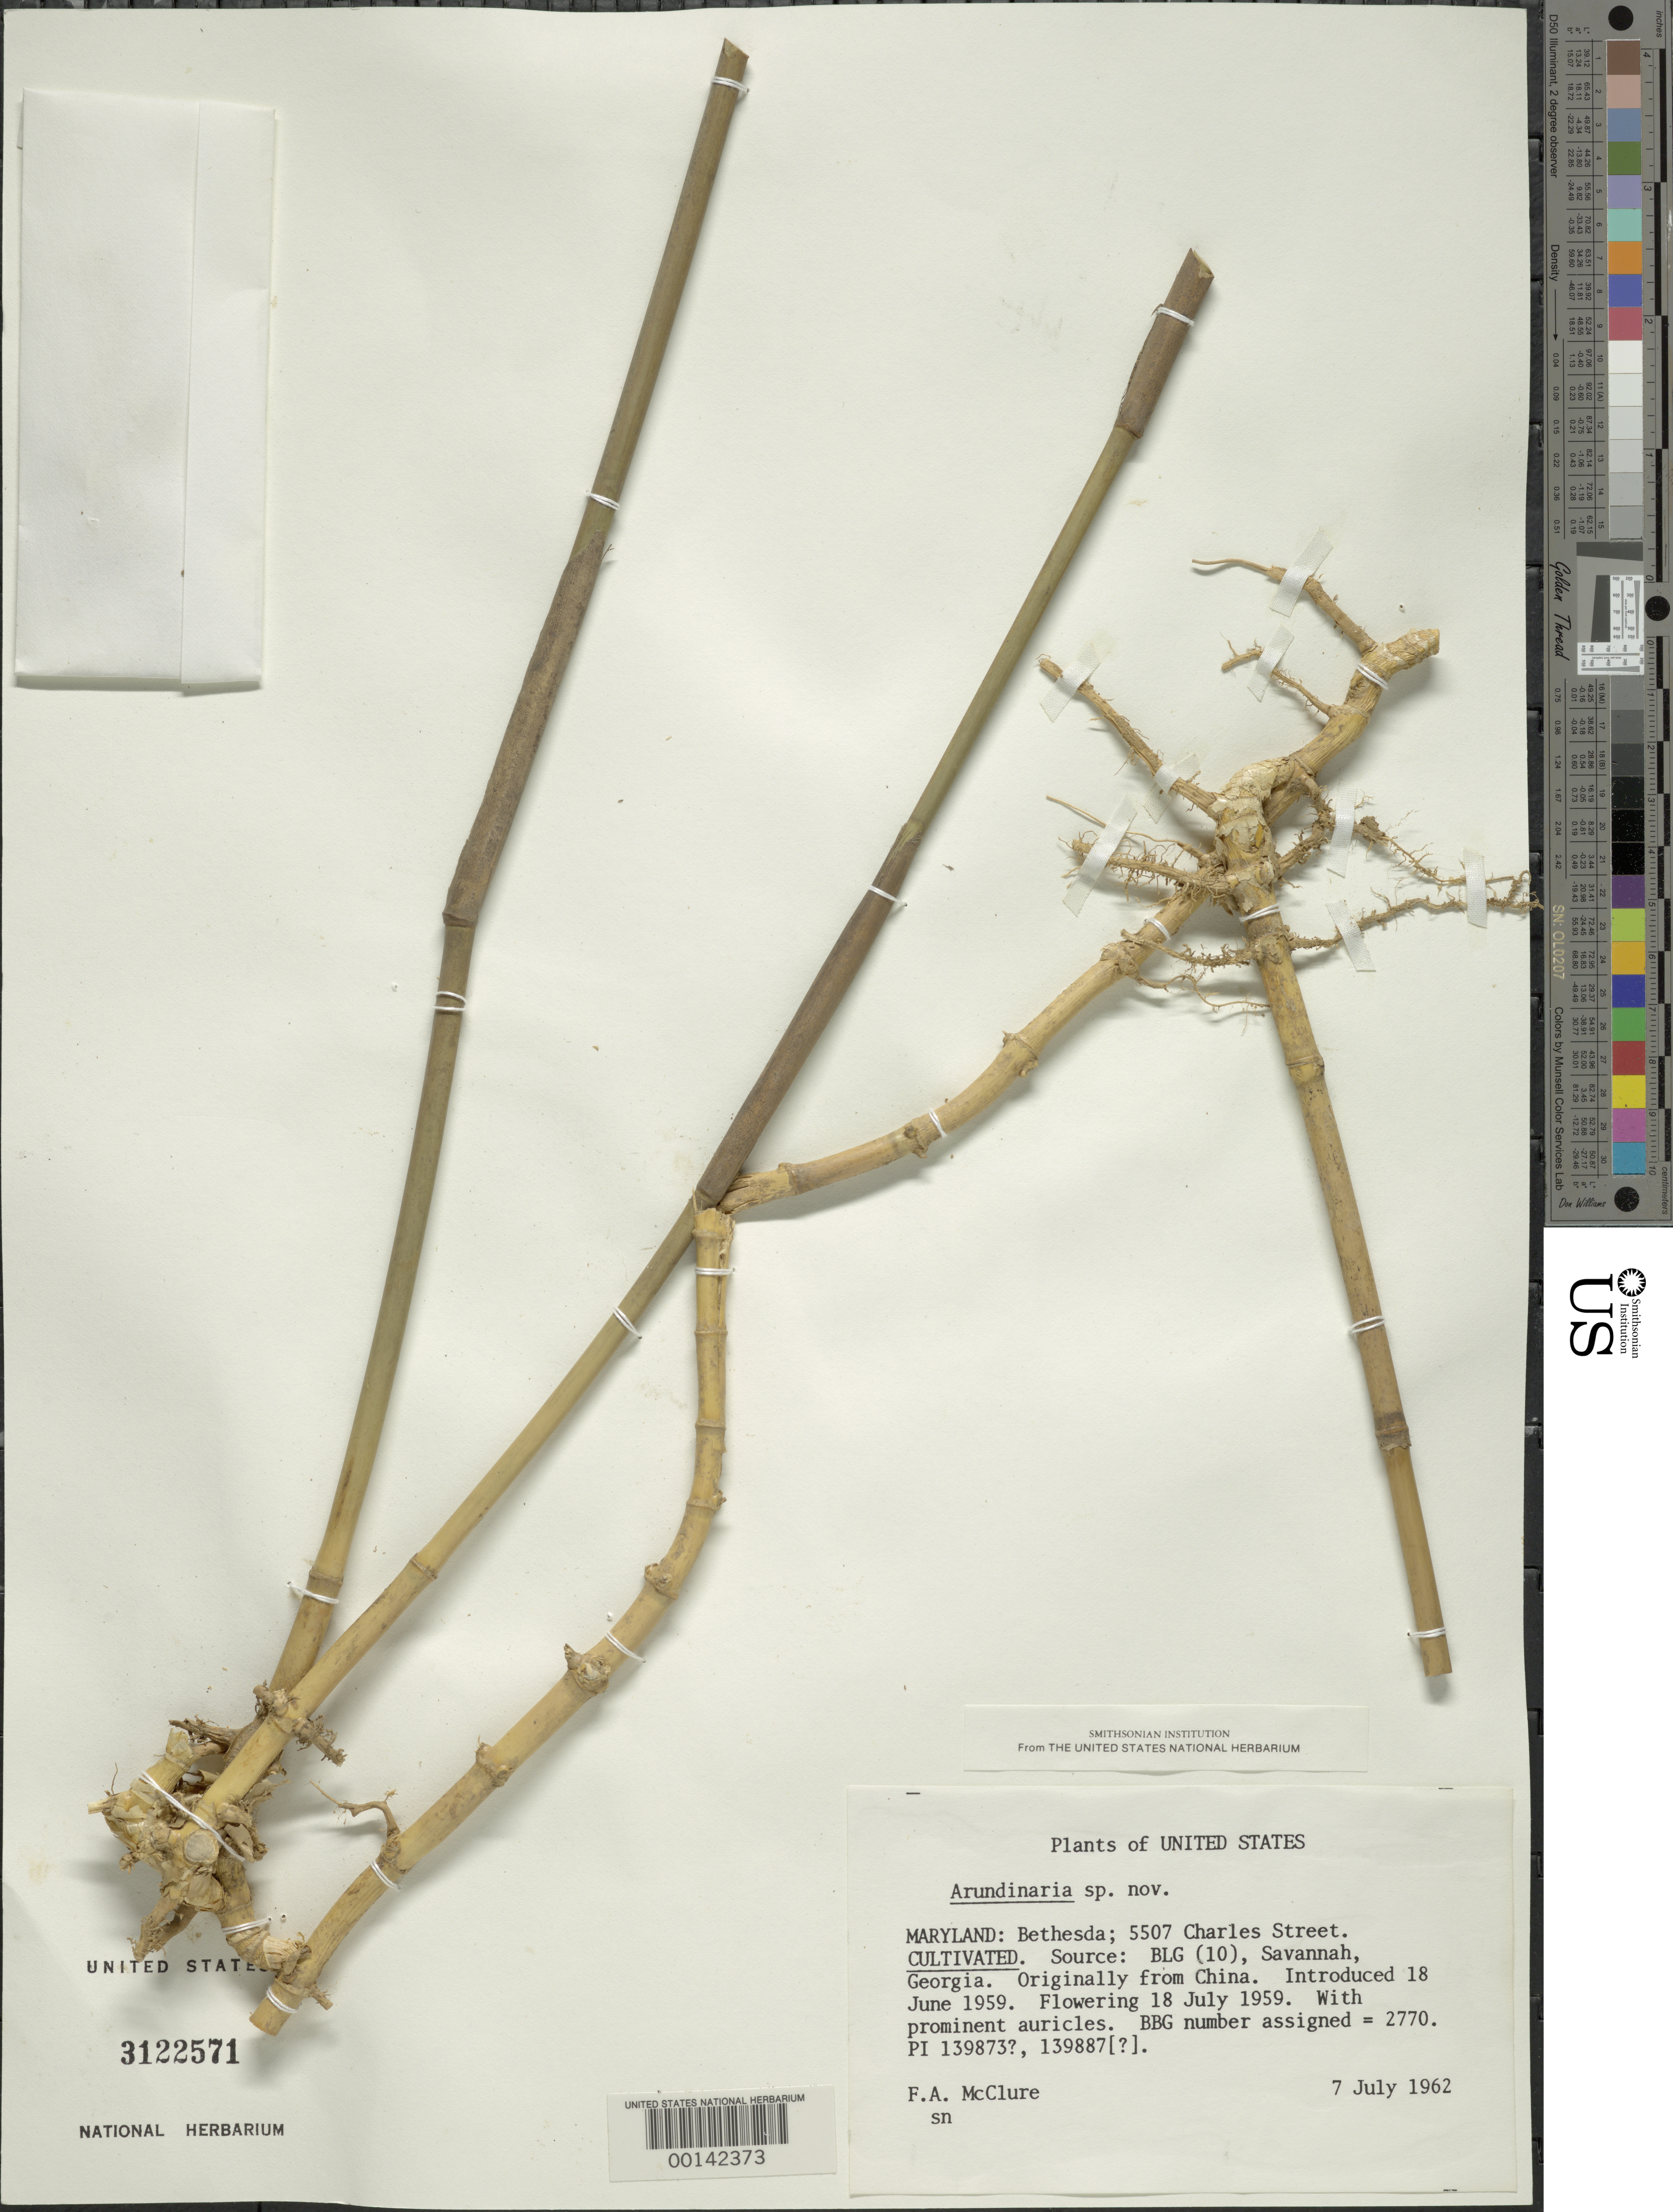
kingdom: Plantae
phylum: Tracheophyta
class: Liliopsida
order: Poales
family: Poaceae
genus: Arundinaria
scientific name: Arundinaria sp.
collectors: F. A. McClure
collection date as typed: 07 Jul 1962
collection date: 1962-07-07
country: United States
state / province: Maryland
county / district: Montgomery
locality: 5507 Charles Street, Bethesda (McClure's garden)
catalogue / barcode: US 3122571